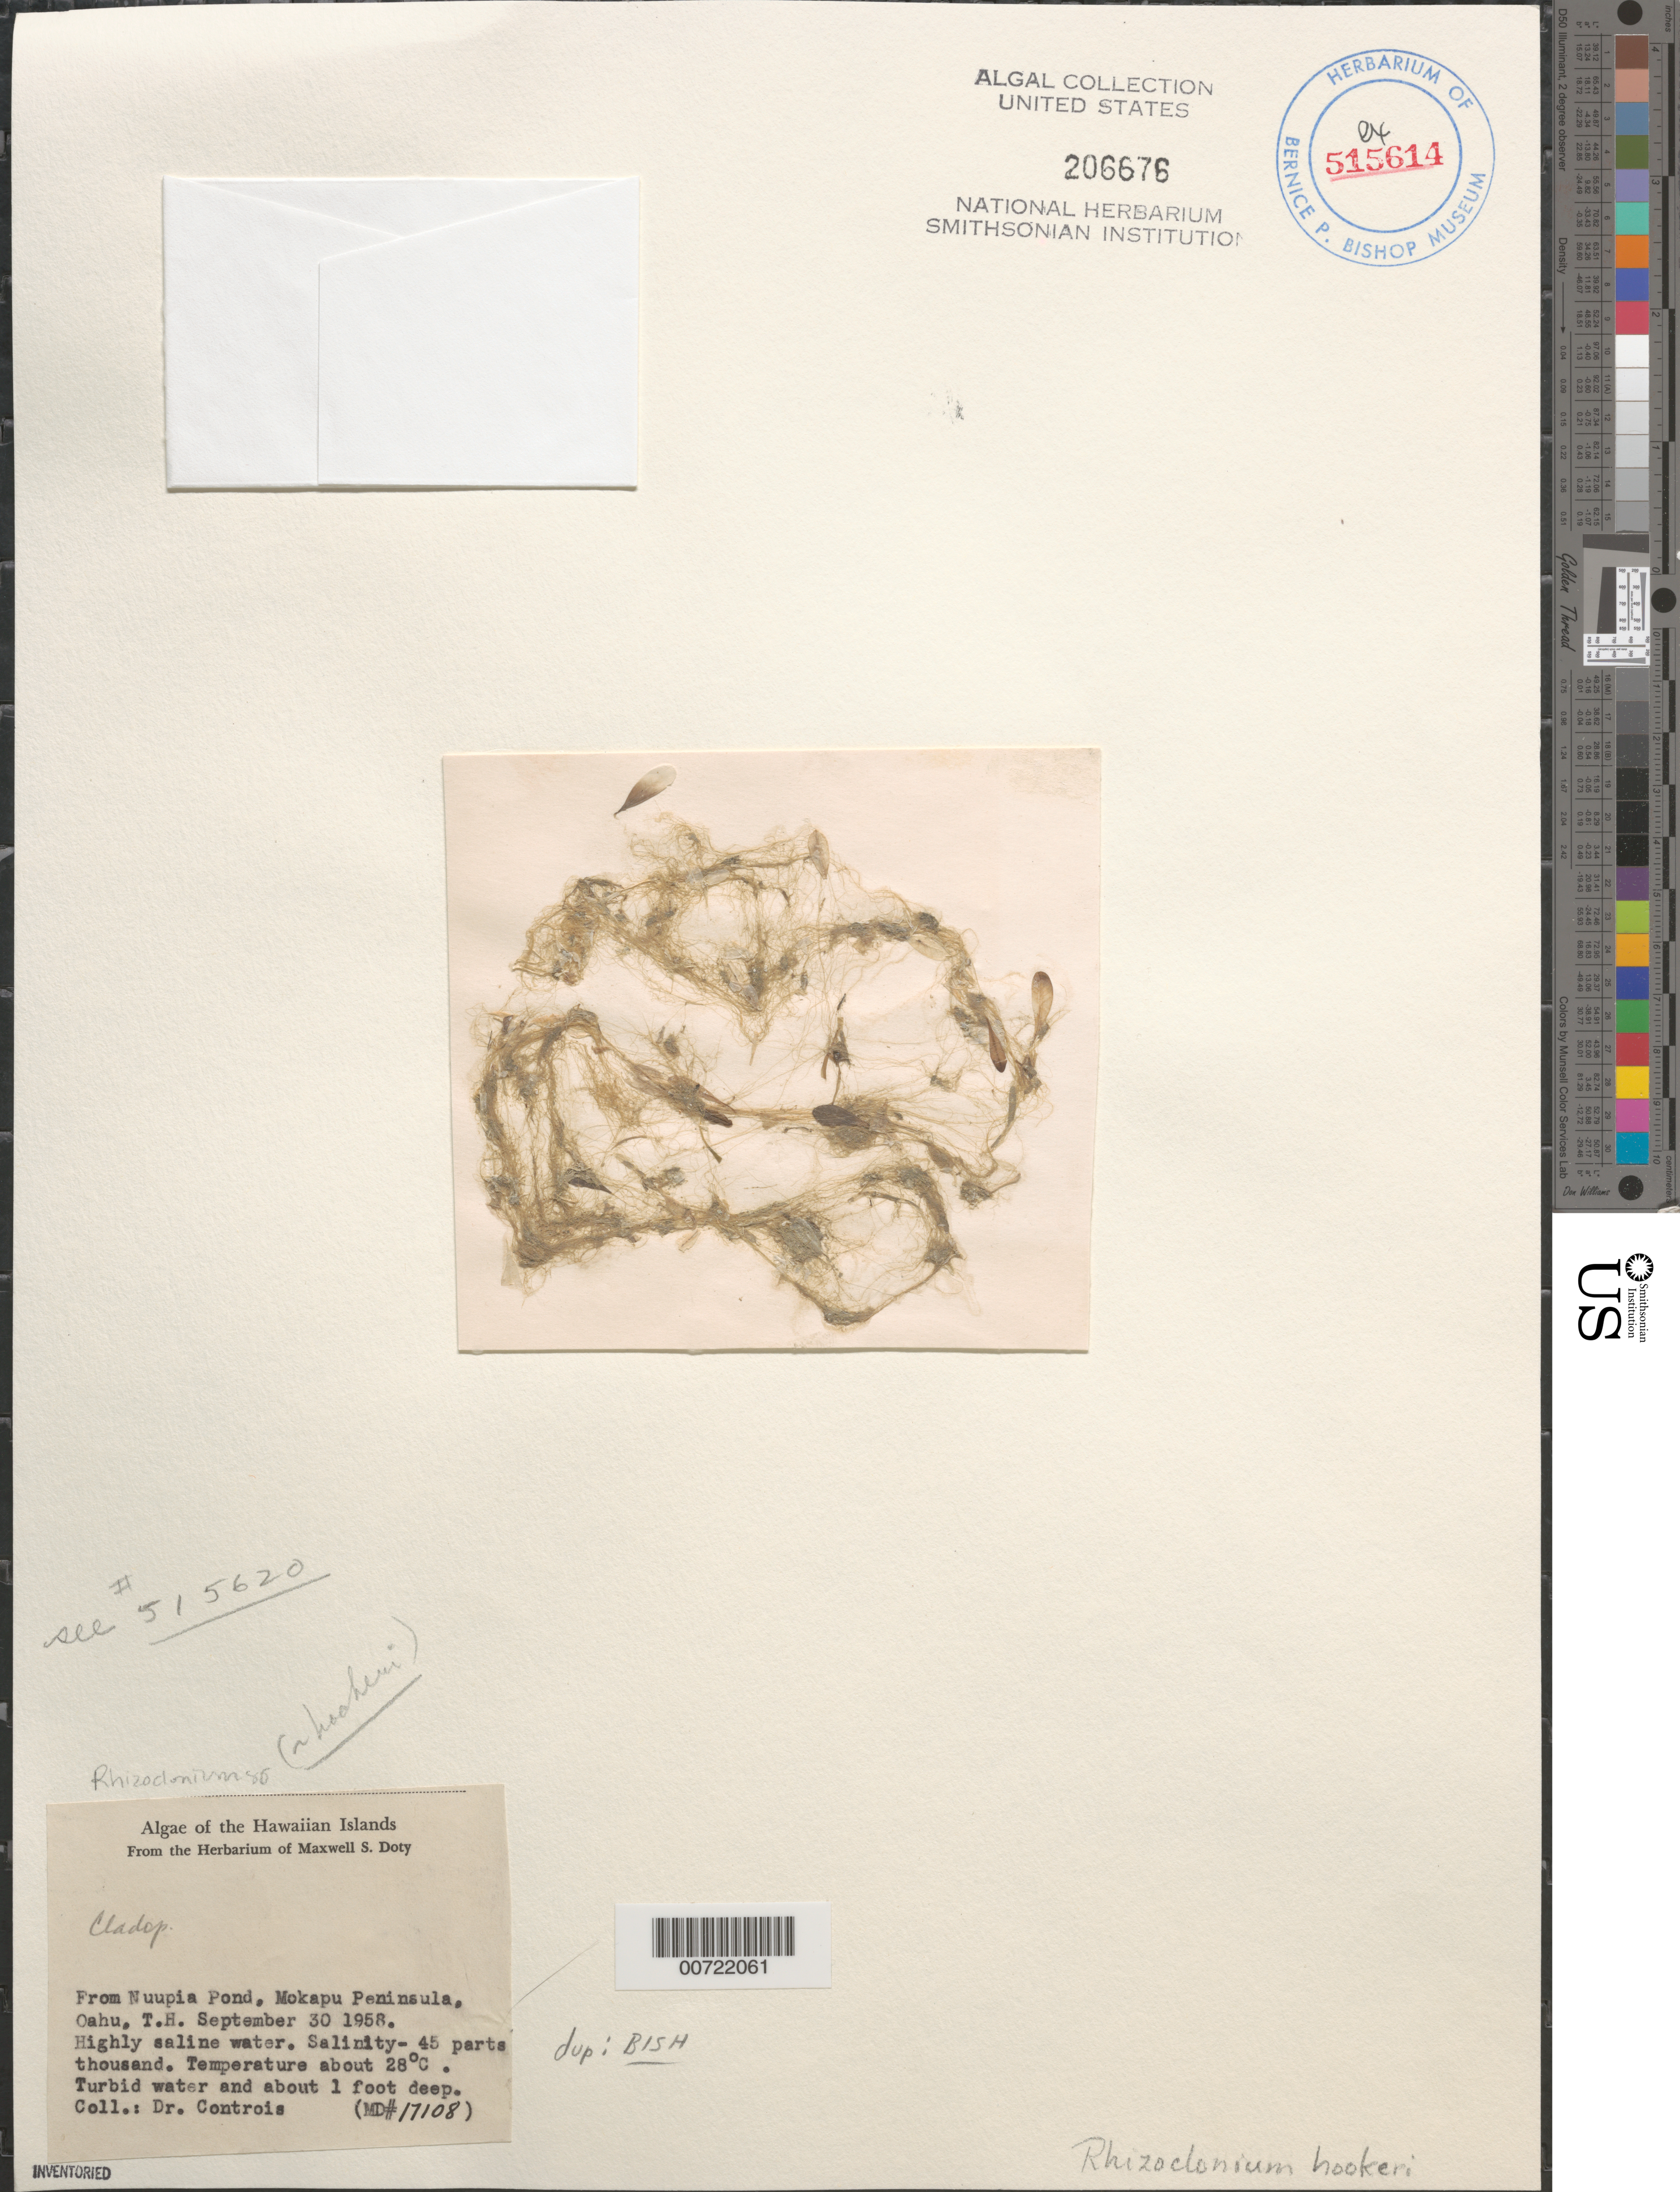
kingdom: Plantae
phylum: Chlorophyta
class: Ulvophyceae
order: Cladophorales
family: Cladophoraceae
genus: Pseudorhizoclonium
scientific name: Pseudorhizoclonium africanum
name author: (Kütz.) C. Boedeker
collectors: Controis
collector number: MSD 17108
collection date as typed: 30 Sep 1958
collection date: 1958-09-30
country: United States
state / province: Hawaii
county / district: Honolulu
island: Oahu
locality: Nuupia Pond, Mokapu Peninsula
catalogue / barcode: US 206676